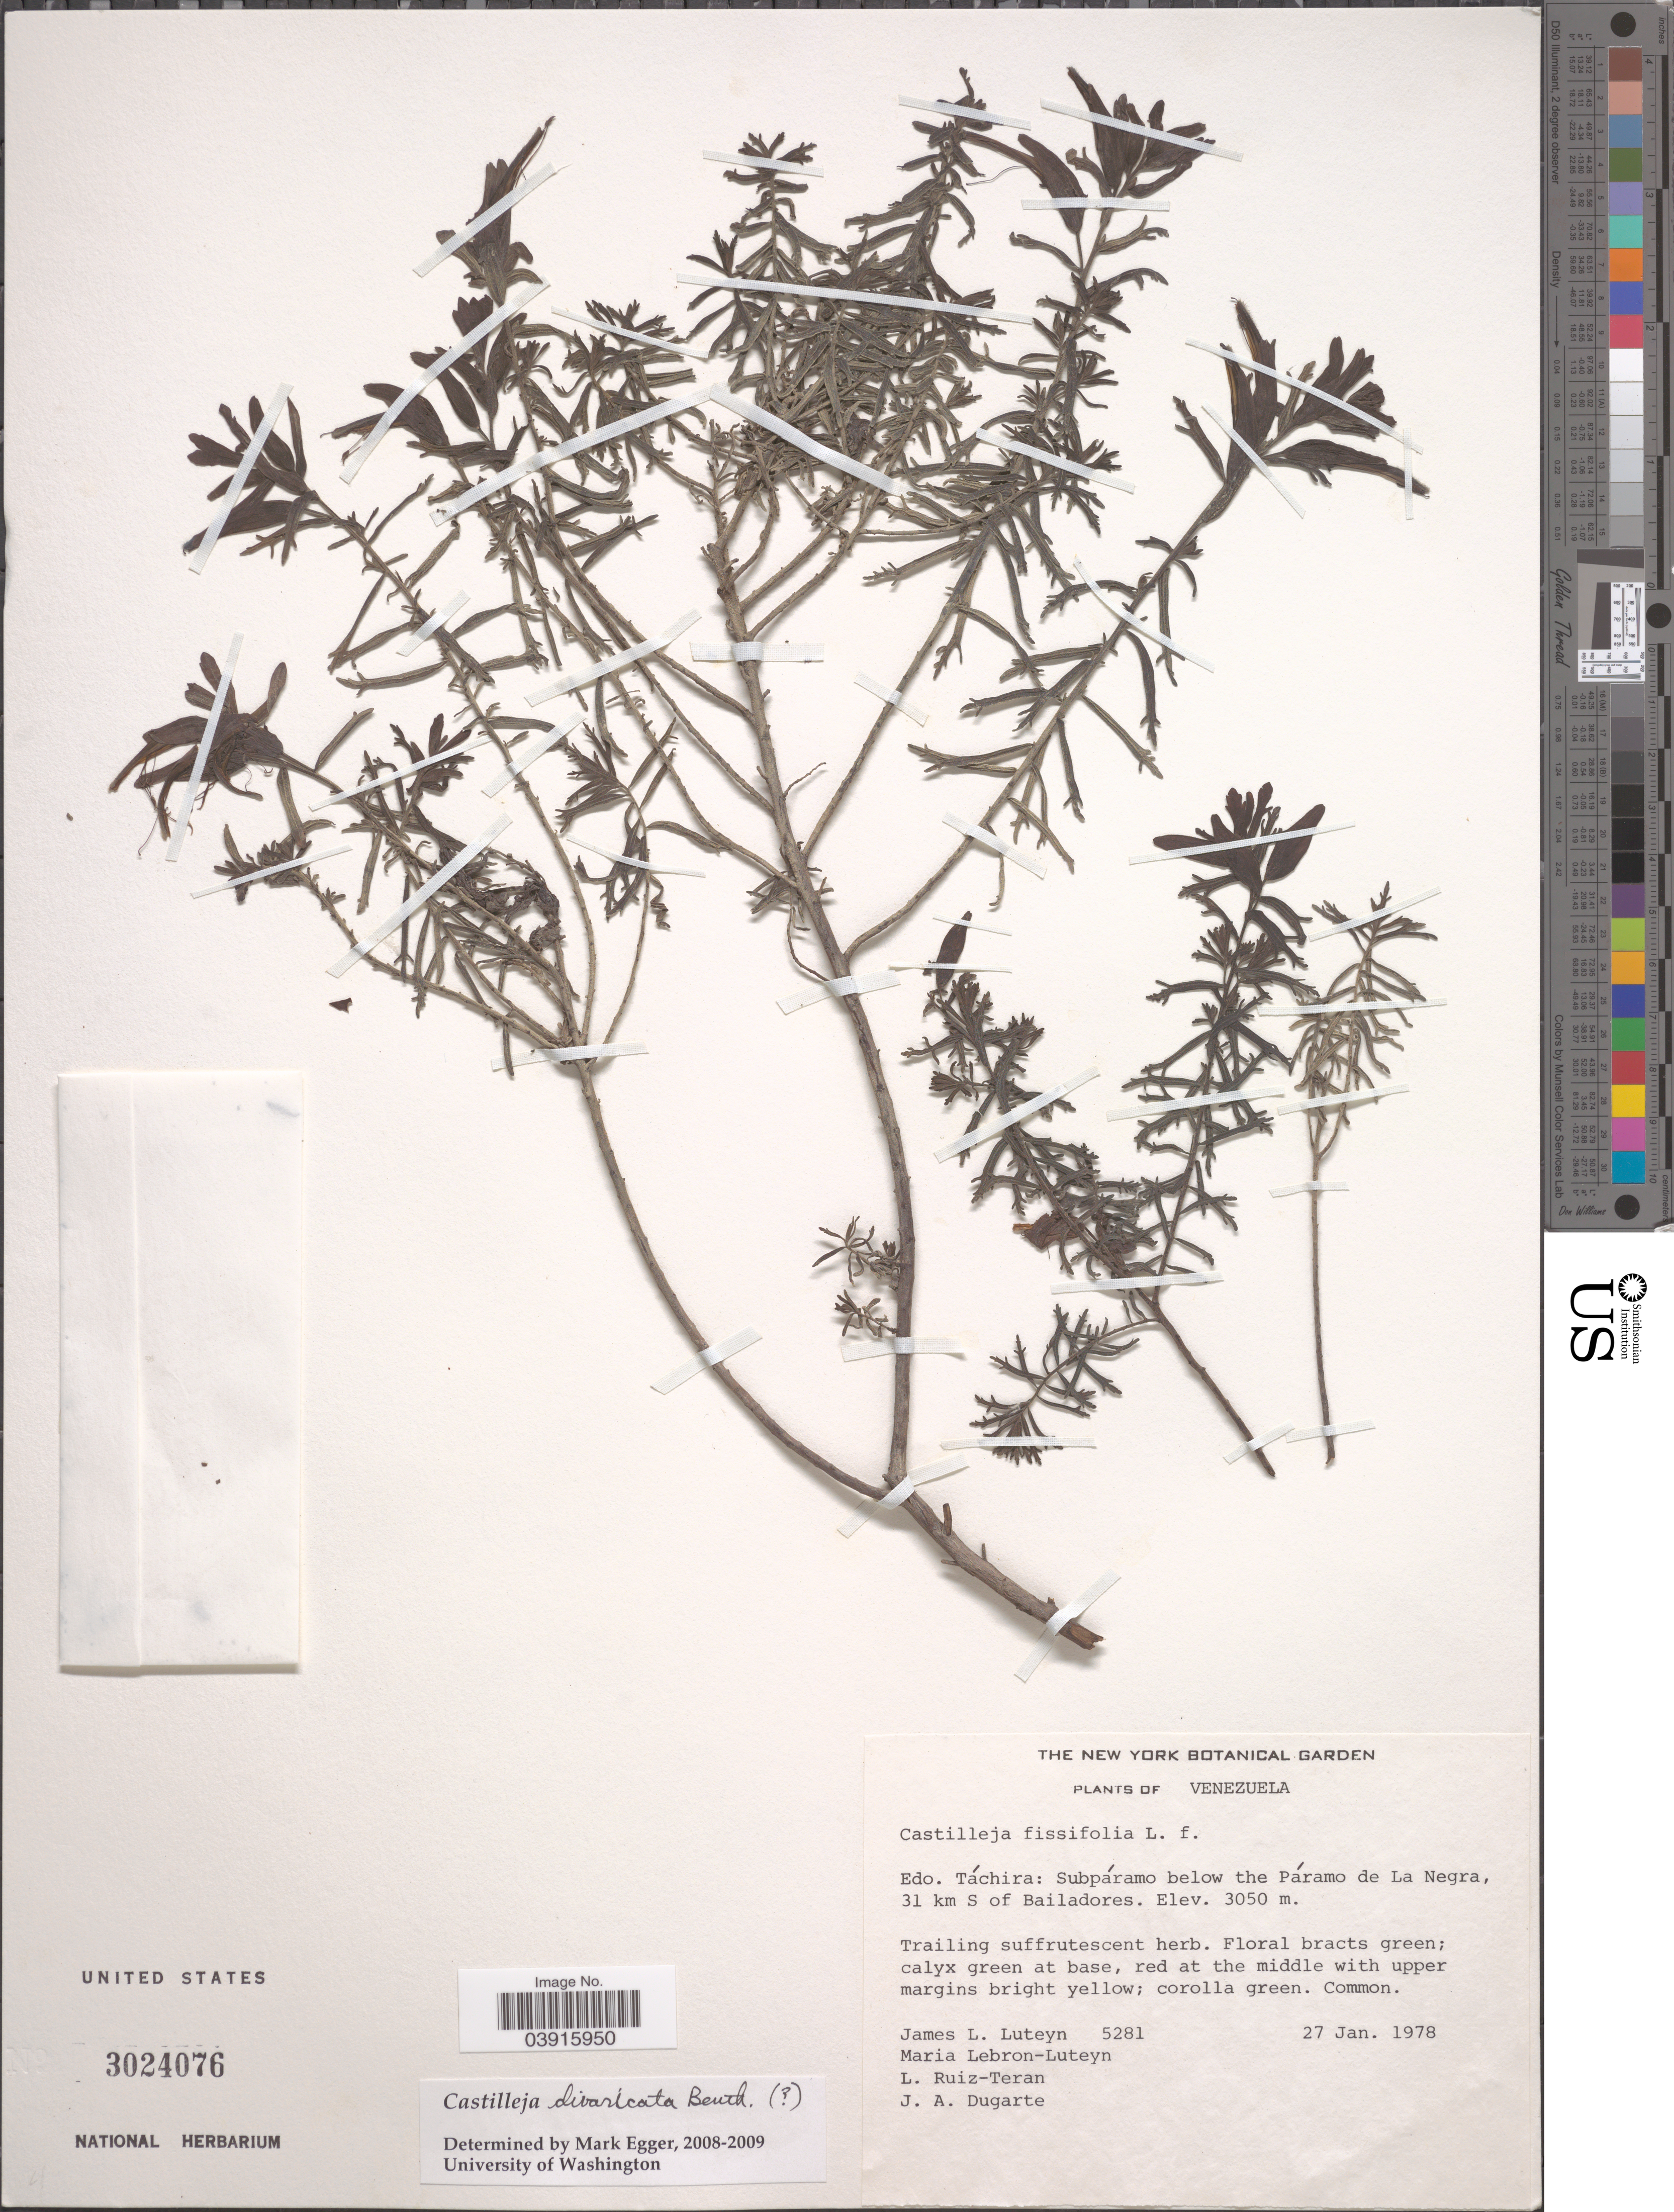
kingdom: Plantae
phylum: Tracheophyta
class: Magnoliopsida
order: Lamiales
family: Orobanchaceae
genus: Castilleja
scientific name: Castilleja divaricata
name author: Benth.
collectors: J. L. Luteyn, M. L. Lebrón-Luteyn, L. E. Ruíz-Terán & J. Dugarte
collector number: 5281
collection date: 1978-01-27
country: Venezuela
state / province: Tachira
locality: Edo. Táchira: Subpáramo below the Páramo de la Negra, 31 km S of Bailadores.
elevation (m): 3050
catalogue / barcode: US 3024076